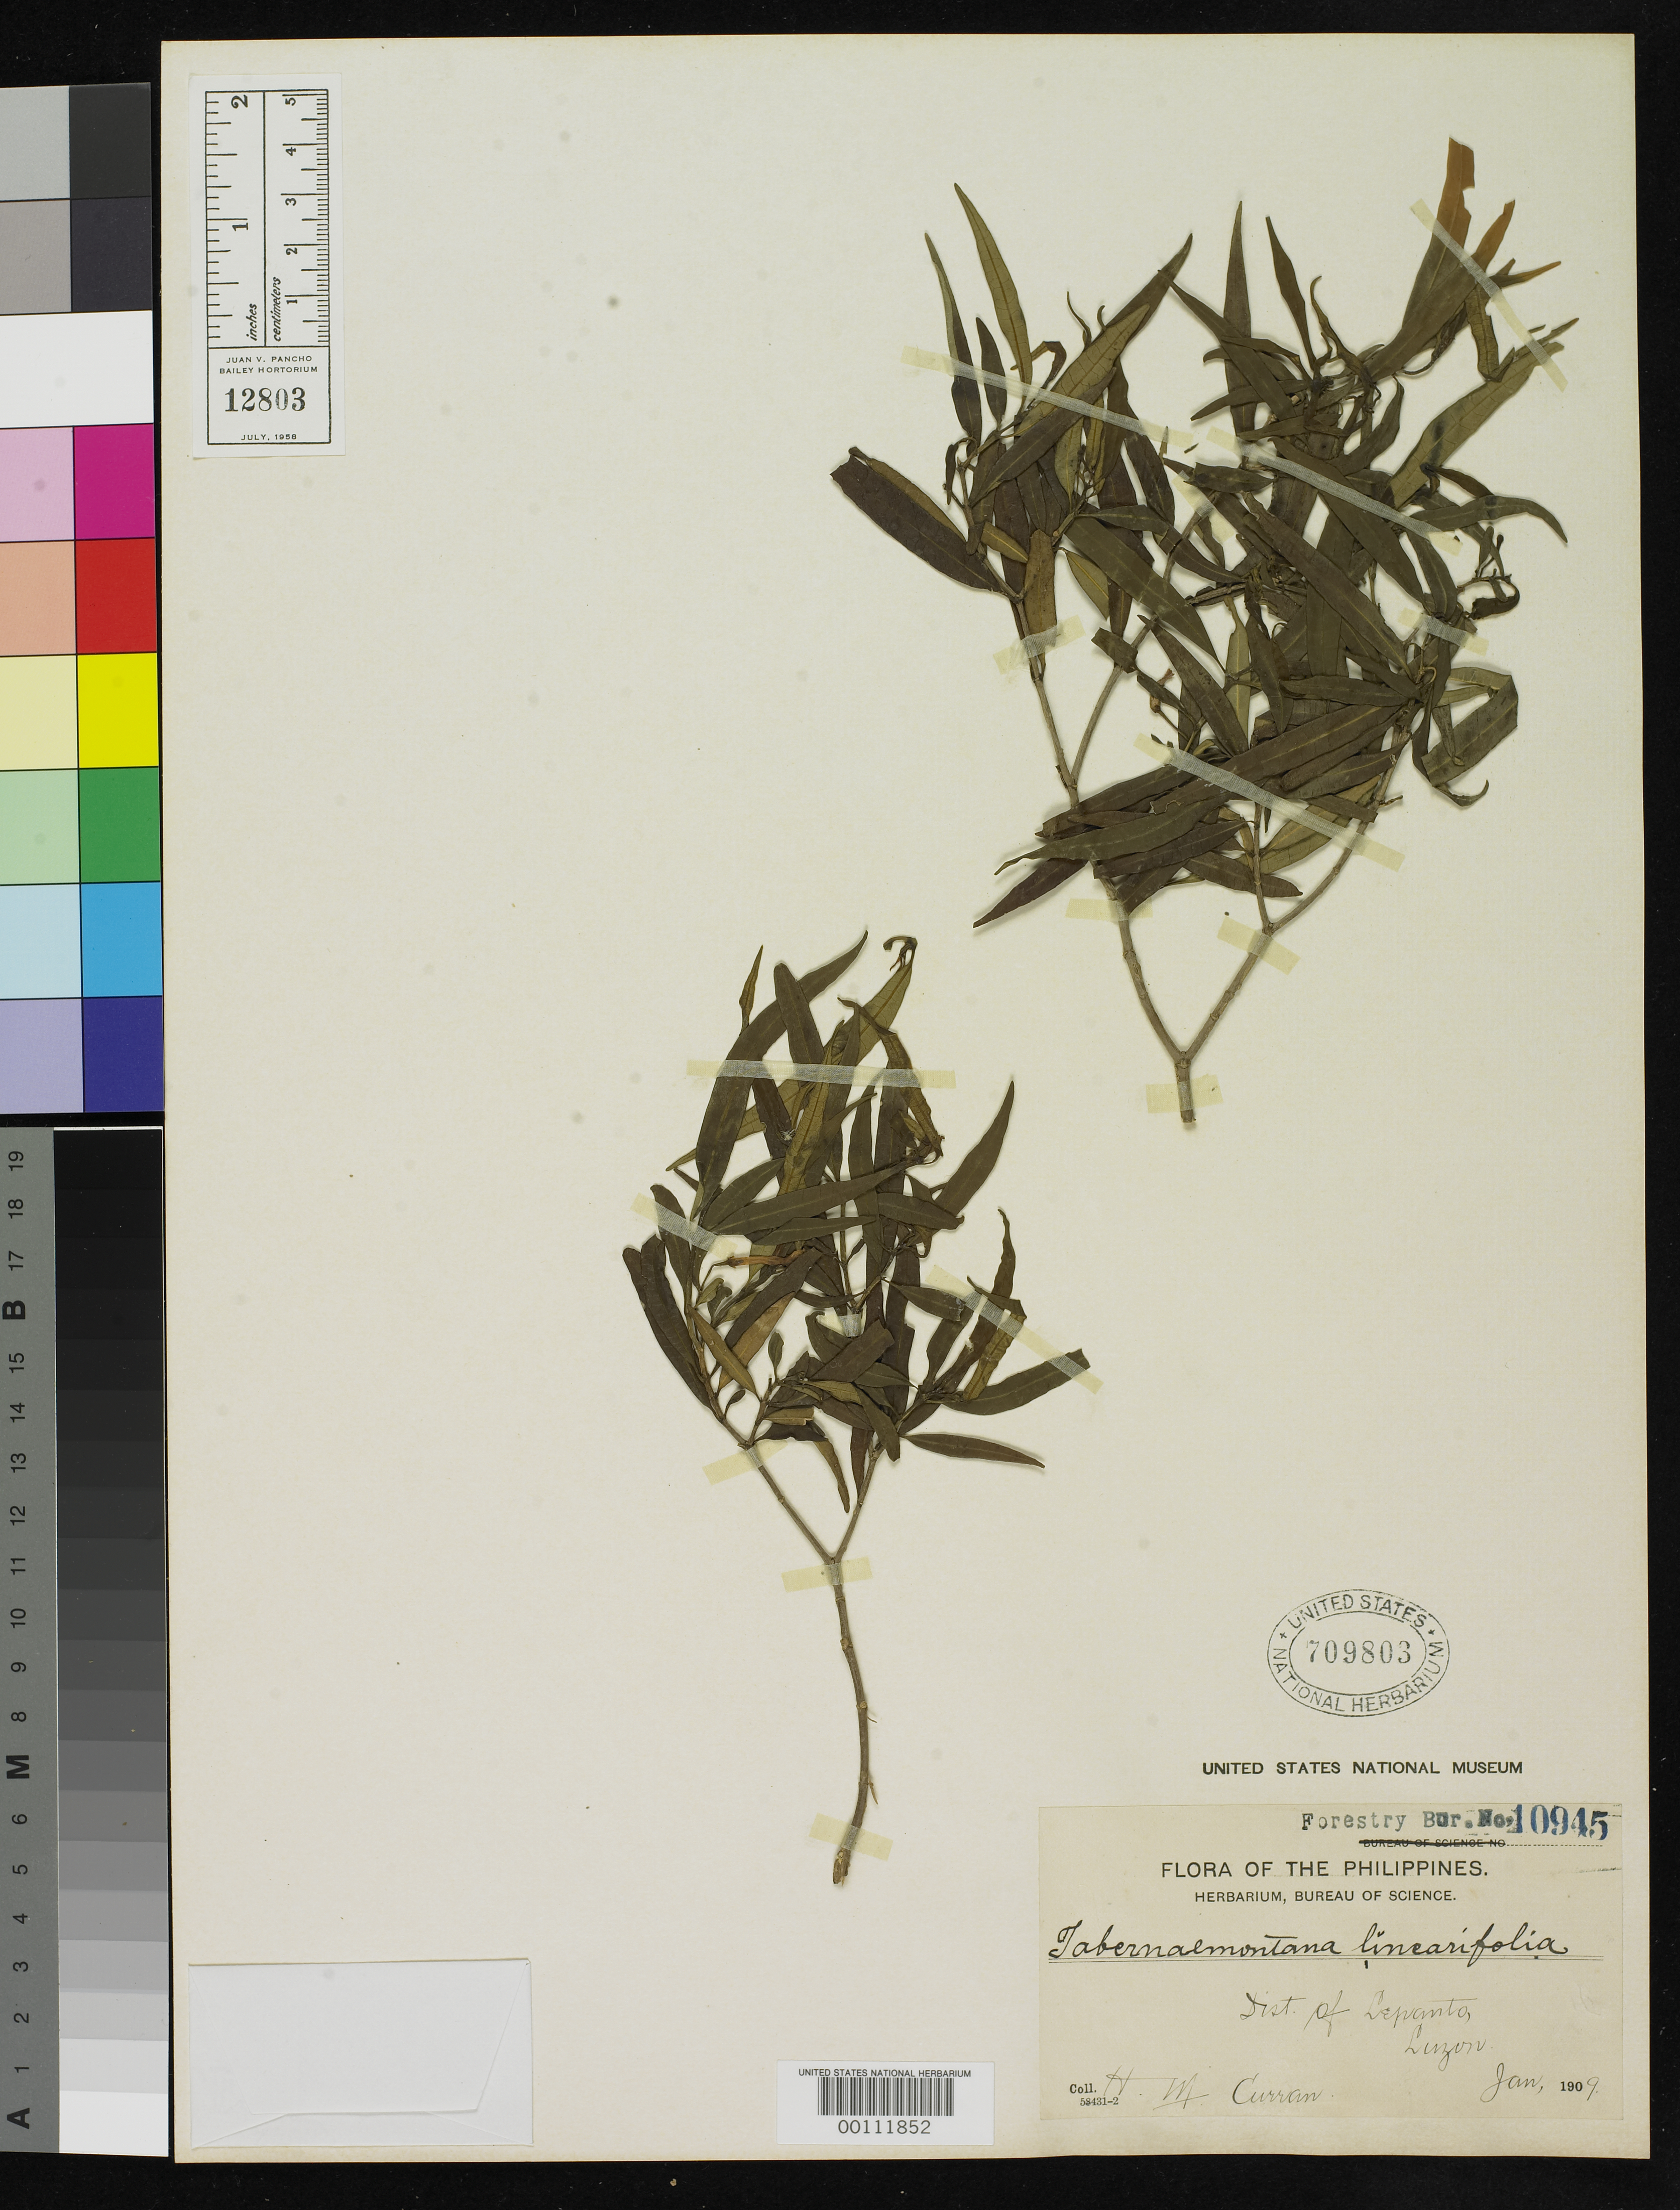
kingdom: Plantae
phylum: Tracheophyta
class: Magnoliopsida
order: Gentianales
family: Apocynaceae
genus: Tabernaemontana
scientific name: Tabernaemontana linearifolia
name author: Merr.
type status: Isotype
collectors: H. M. Curran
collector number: Bur. Sci. 10945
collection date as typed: Jan 1909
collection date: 1909-01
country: Philippines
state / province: Cordillera (Administrative Region)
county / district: Mountain province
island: Luzon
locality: Mancayan, Lepanto Dist.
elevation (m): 1600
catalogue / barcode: US 709803